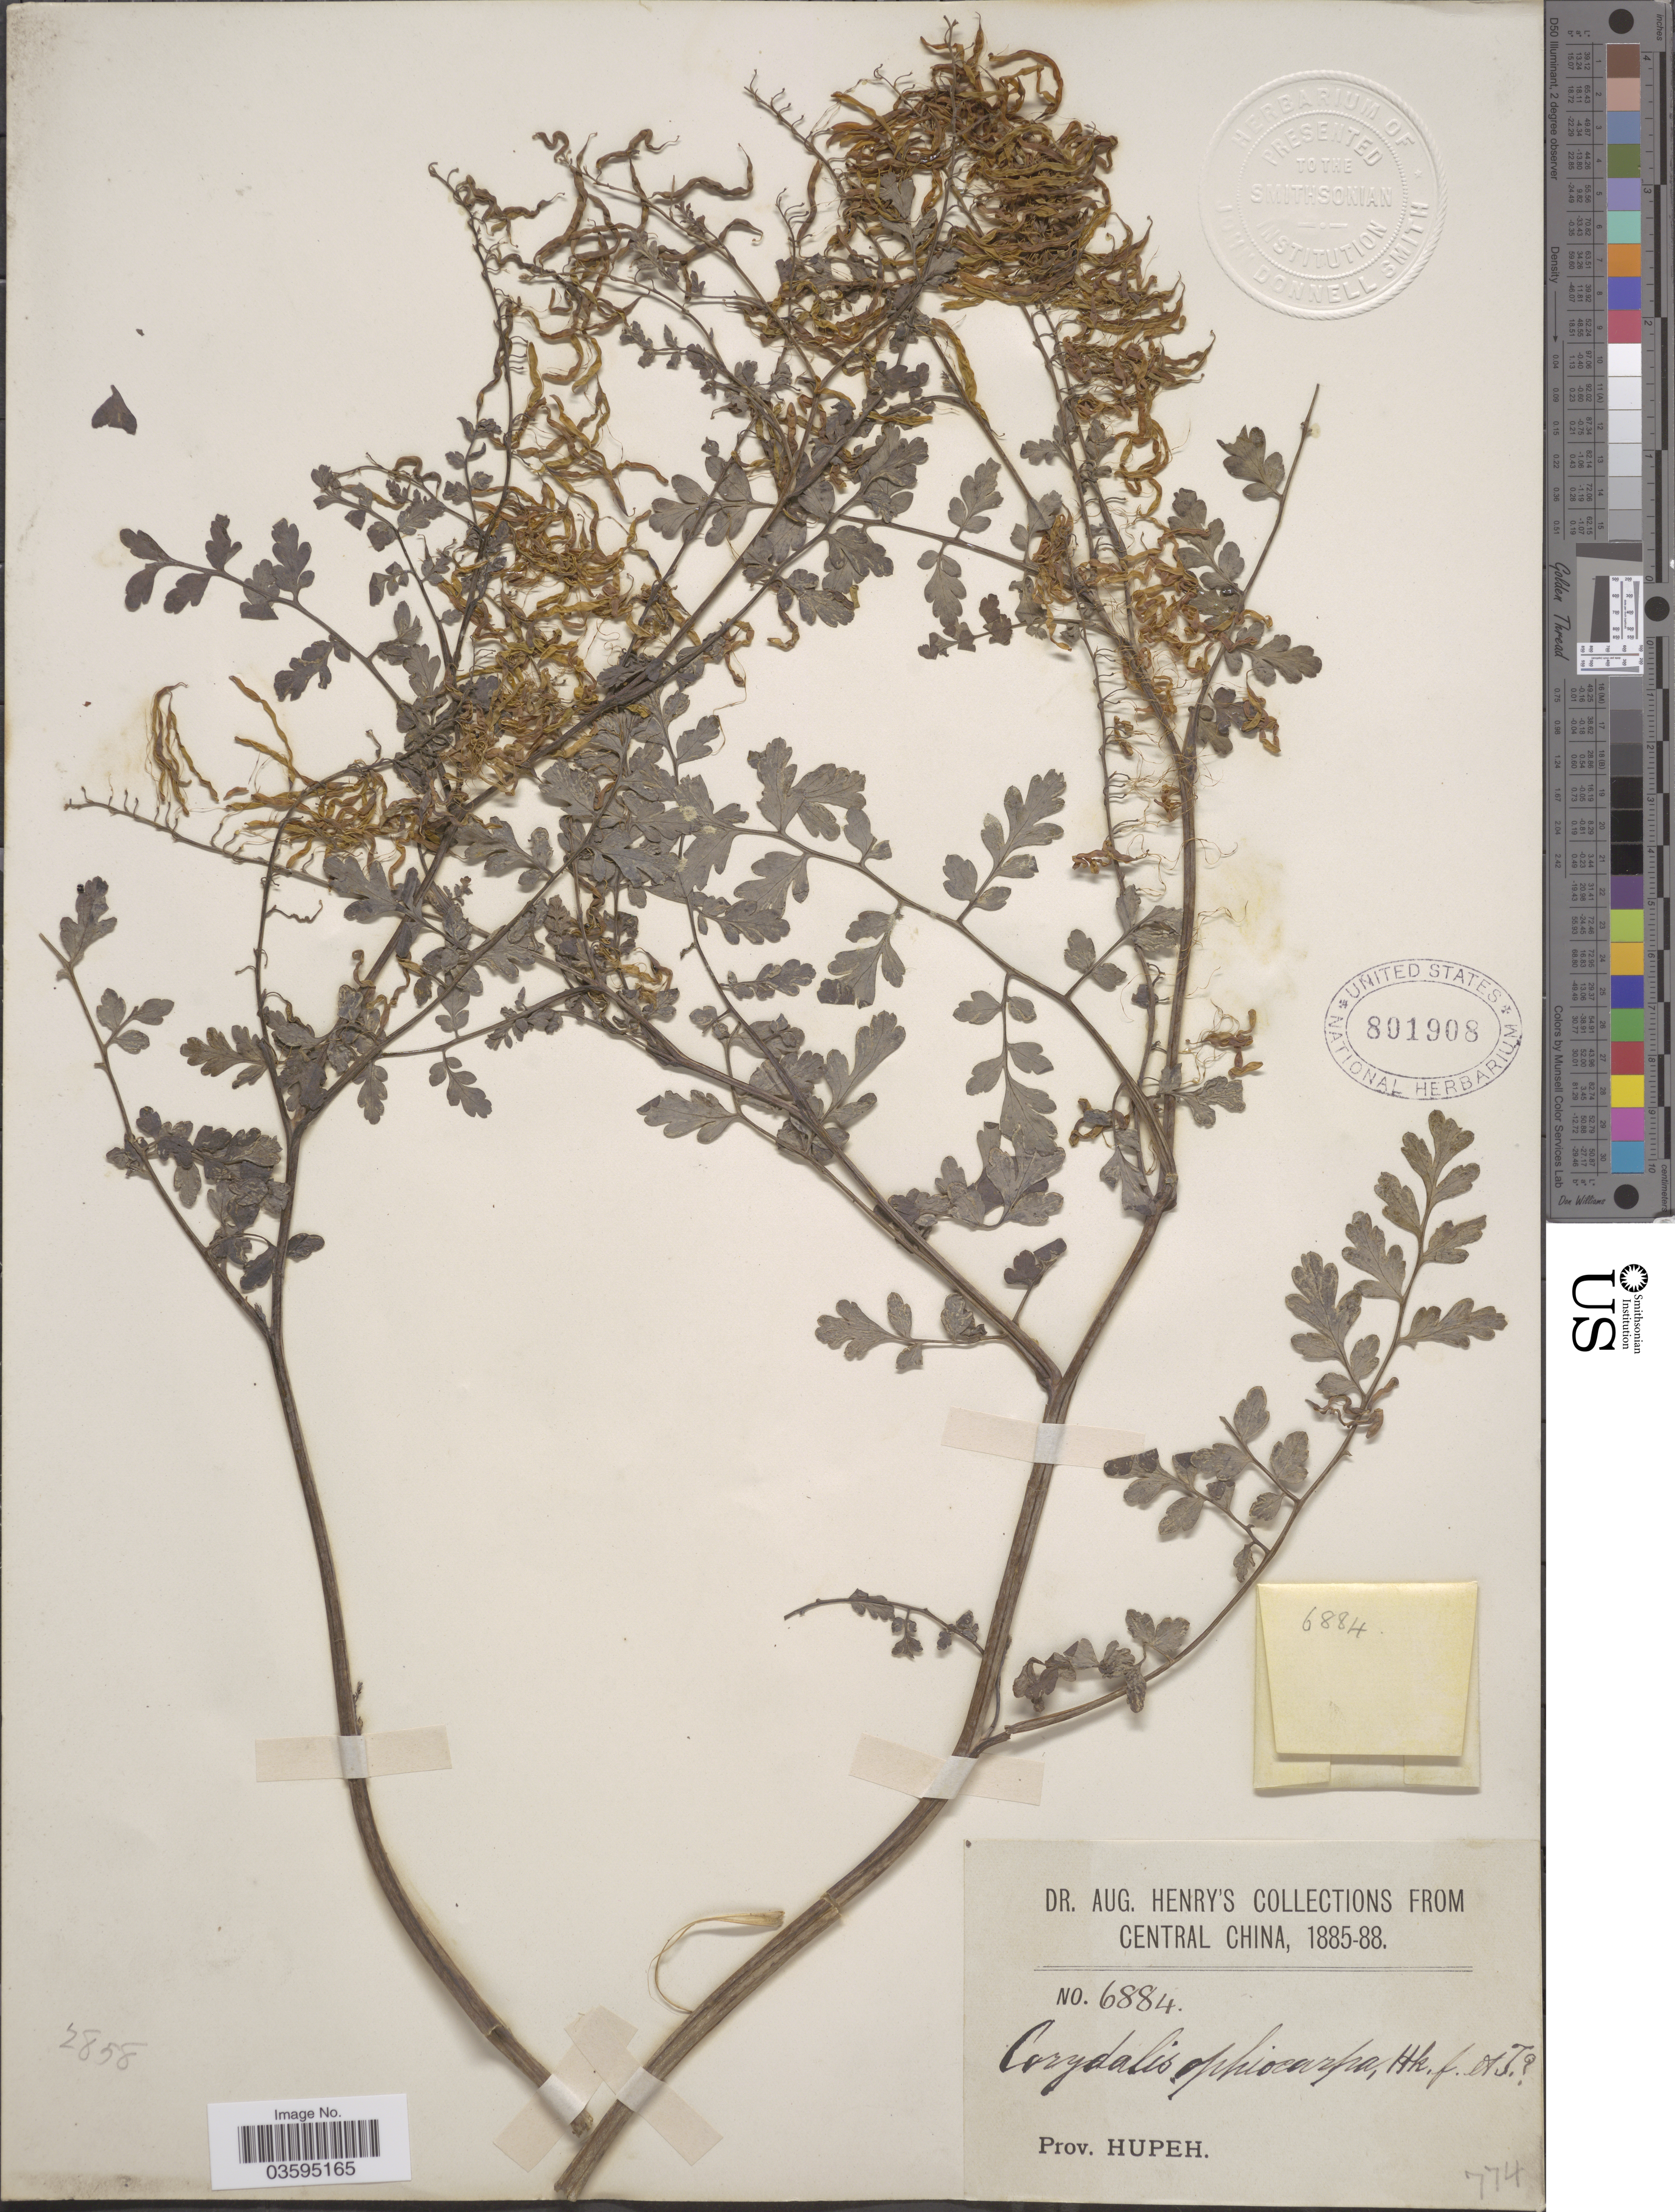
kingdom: Plantae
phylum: Tracheophyta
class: Magnoliopsida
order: Ranunculales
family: Papaveraceae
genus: Corydalis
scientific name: Corydalis ophiocarpa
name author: Hook. f. & Thomson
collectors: A. Henry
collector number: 6884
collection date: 1885/1888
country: China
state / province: Hubei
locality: Central China. Prov. Hupeh.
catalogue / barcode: US 801908